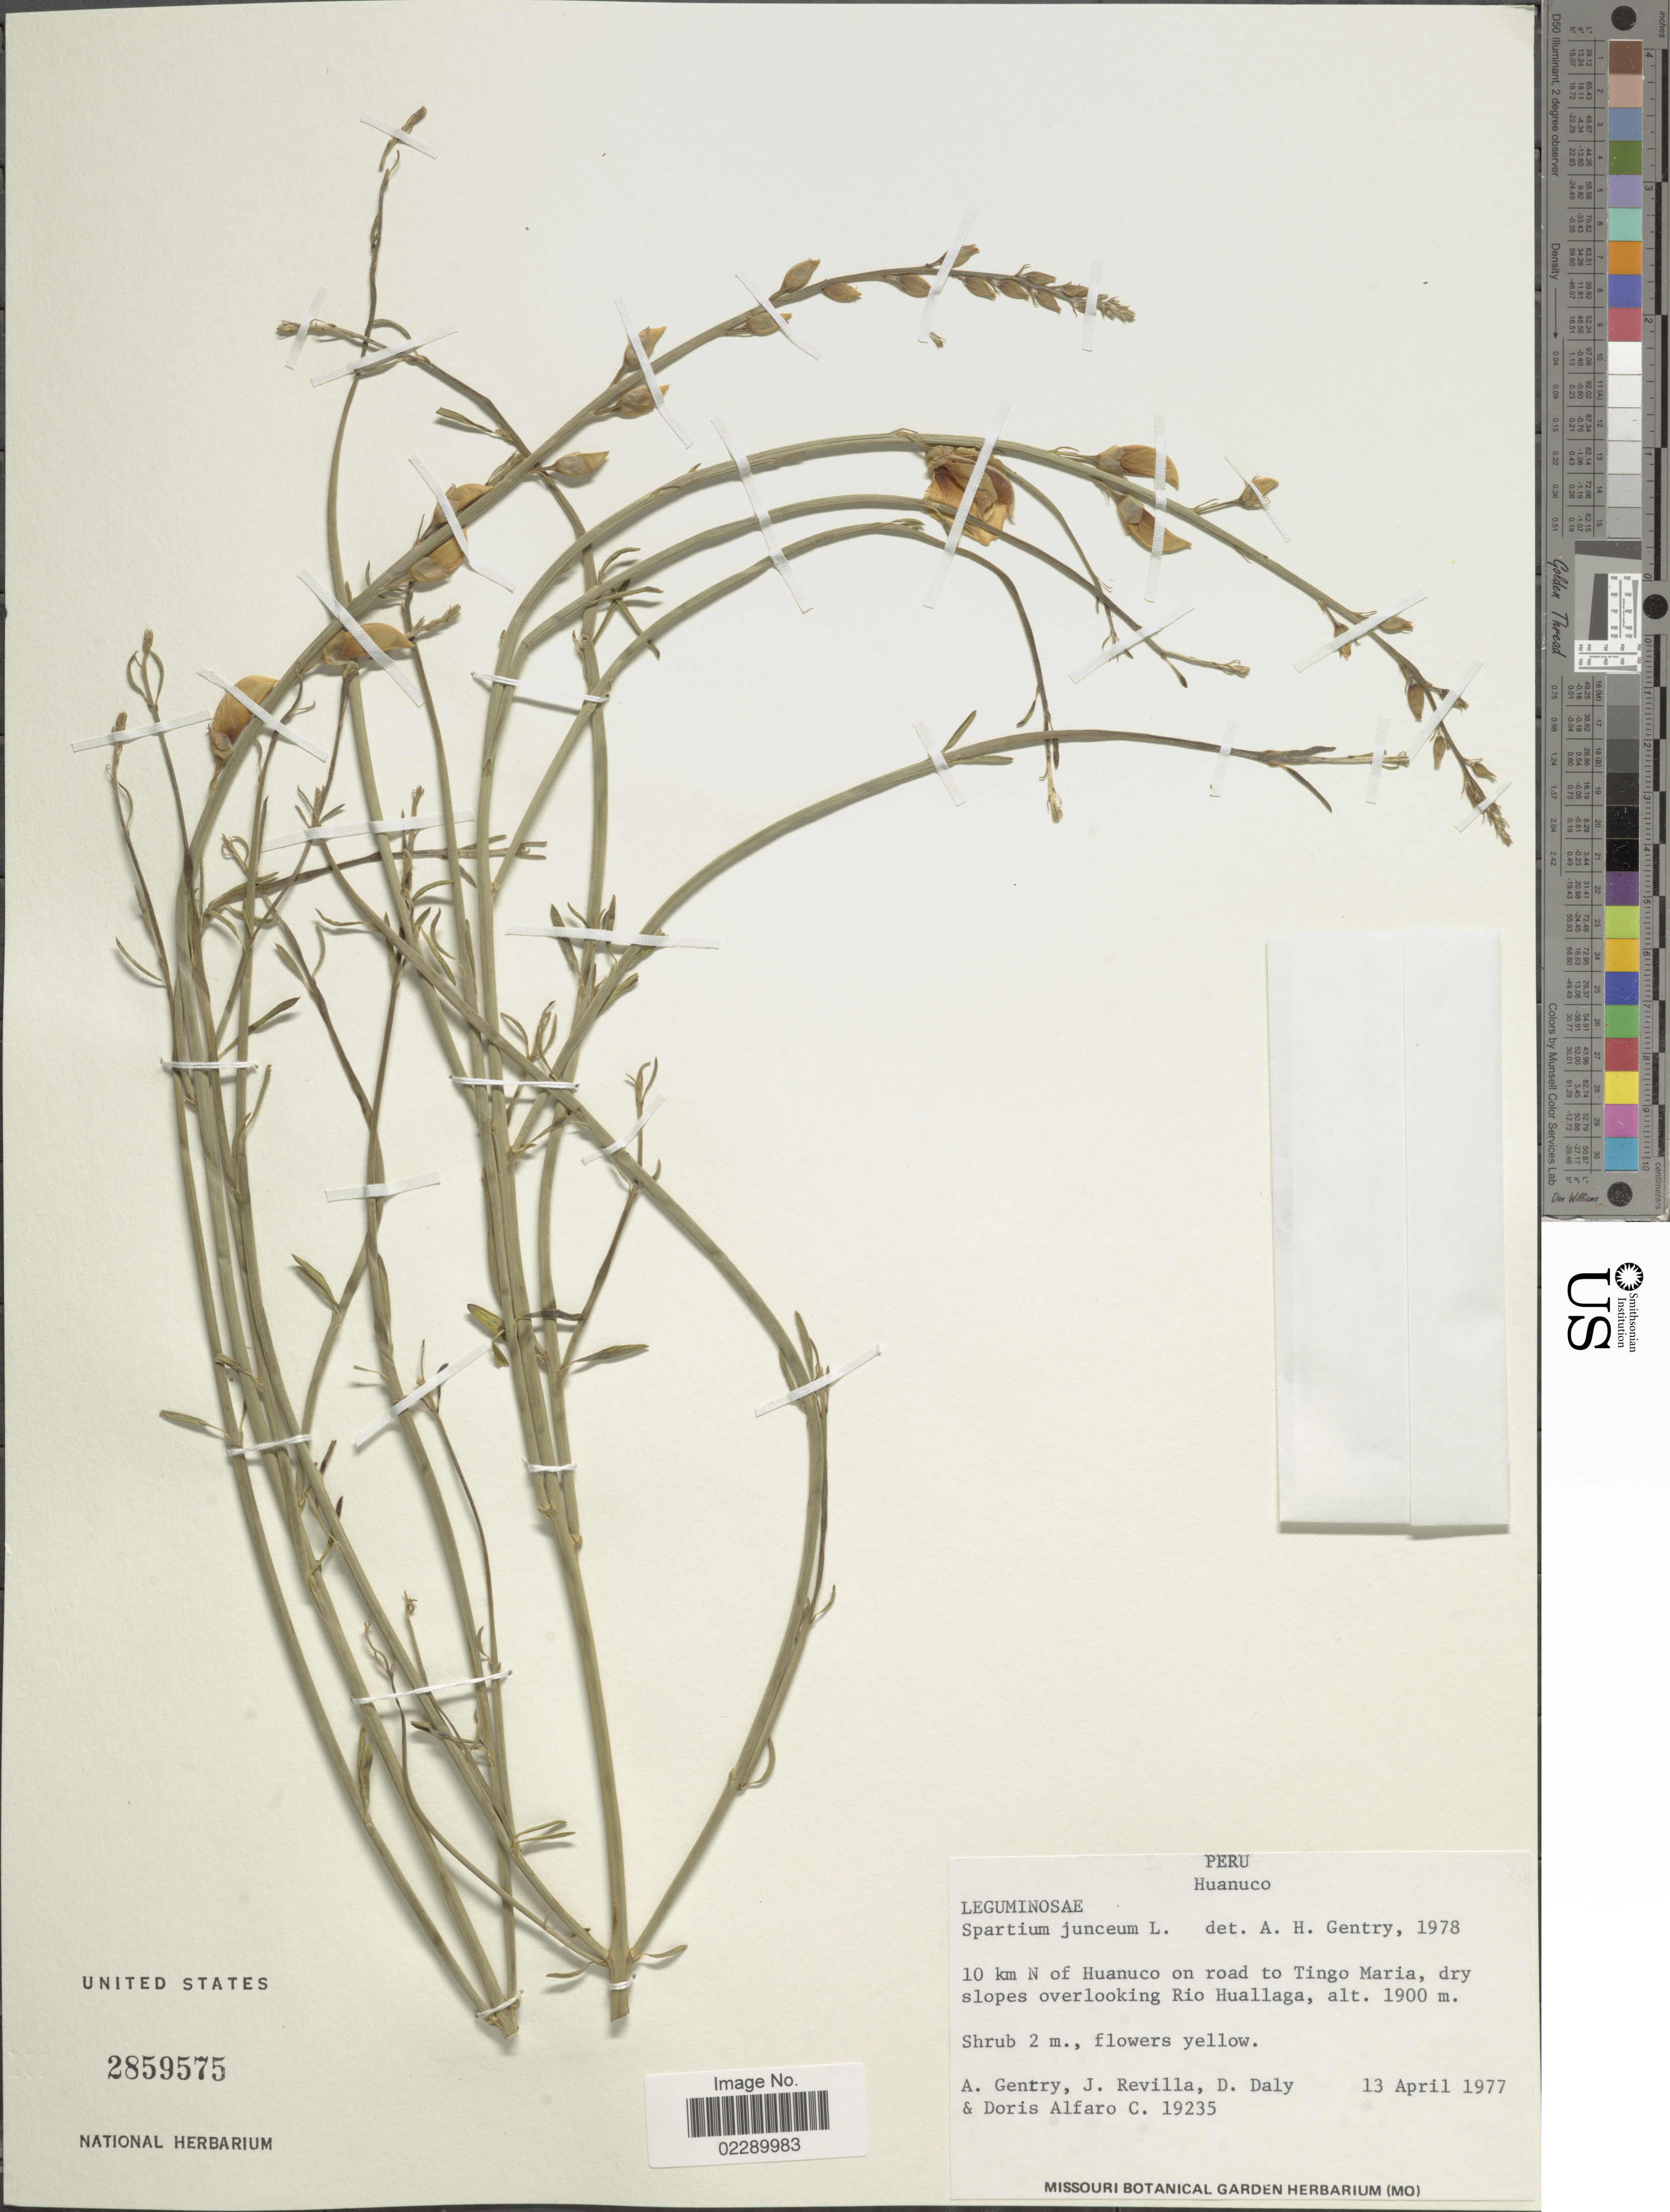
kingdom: Plantae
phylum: Tracheophyta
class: Magnoliopsida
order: Fabales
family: Fabaceae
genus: Spartium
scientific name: Spartium junceum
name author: L.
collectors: A. H. Gentry, J. Revilla, D. C. Daly & D. Alfaro Castaneda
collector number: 19235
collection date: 1977-04-13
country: Peru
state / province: Huánuco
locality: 10 km N of Huanuco on road to Tingo Maria, dry slopes overlooking Rio Huallaga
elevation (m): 1900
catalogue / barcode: US 2859575